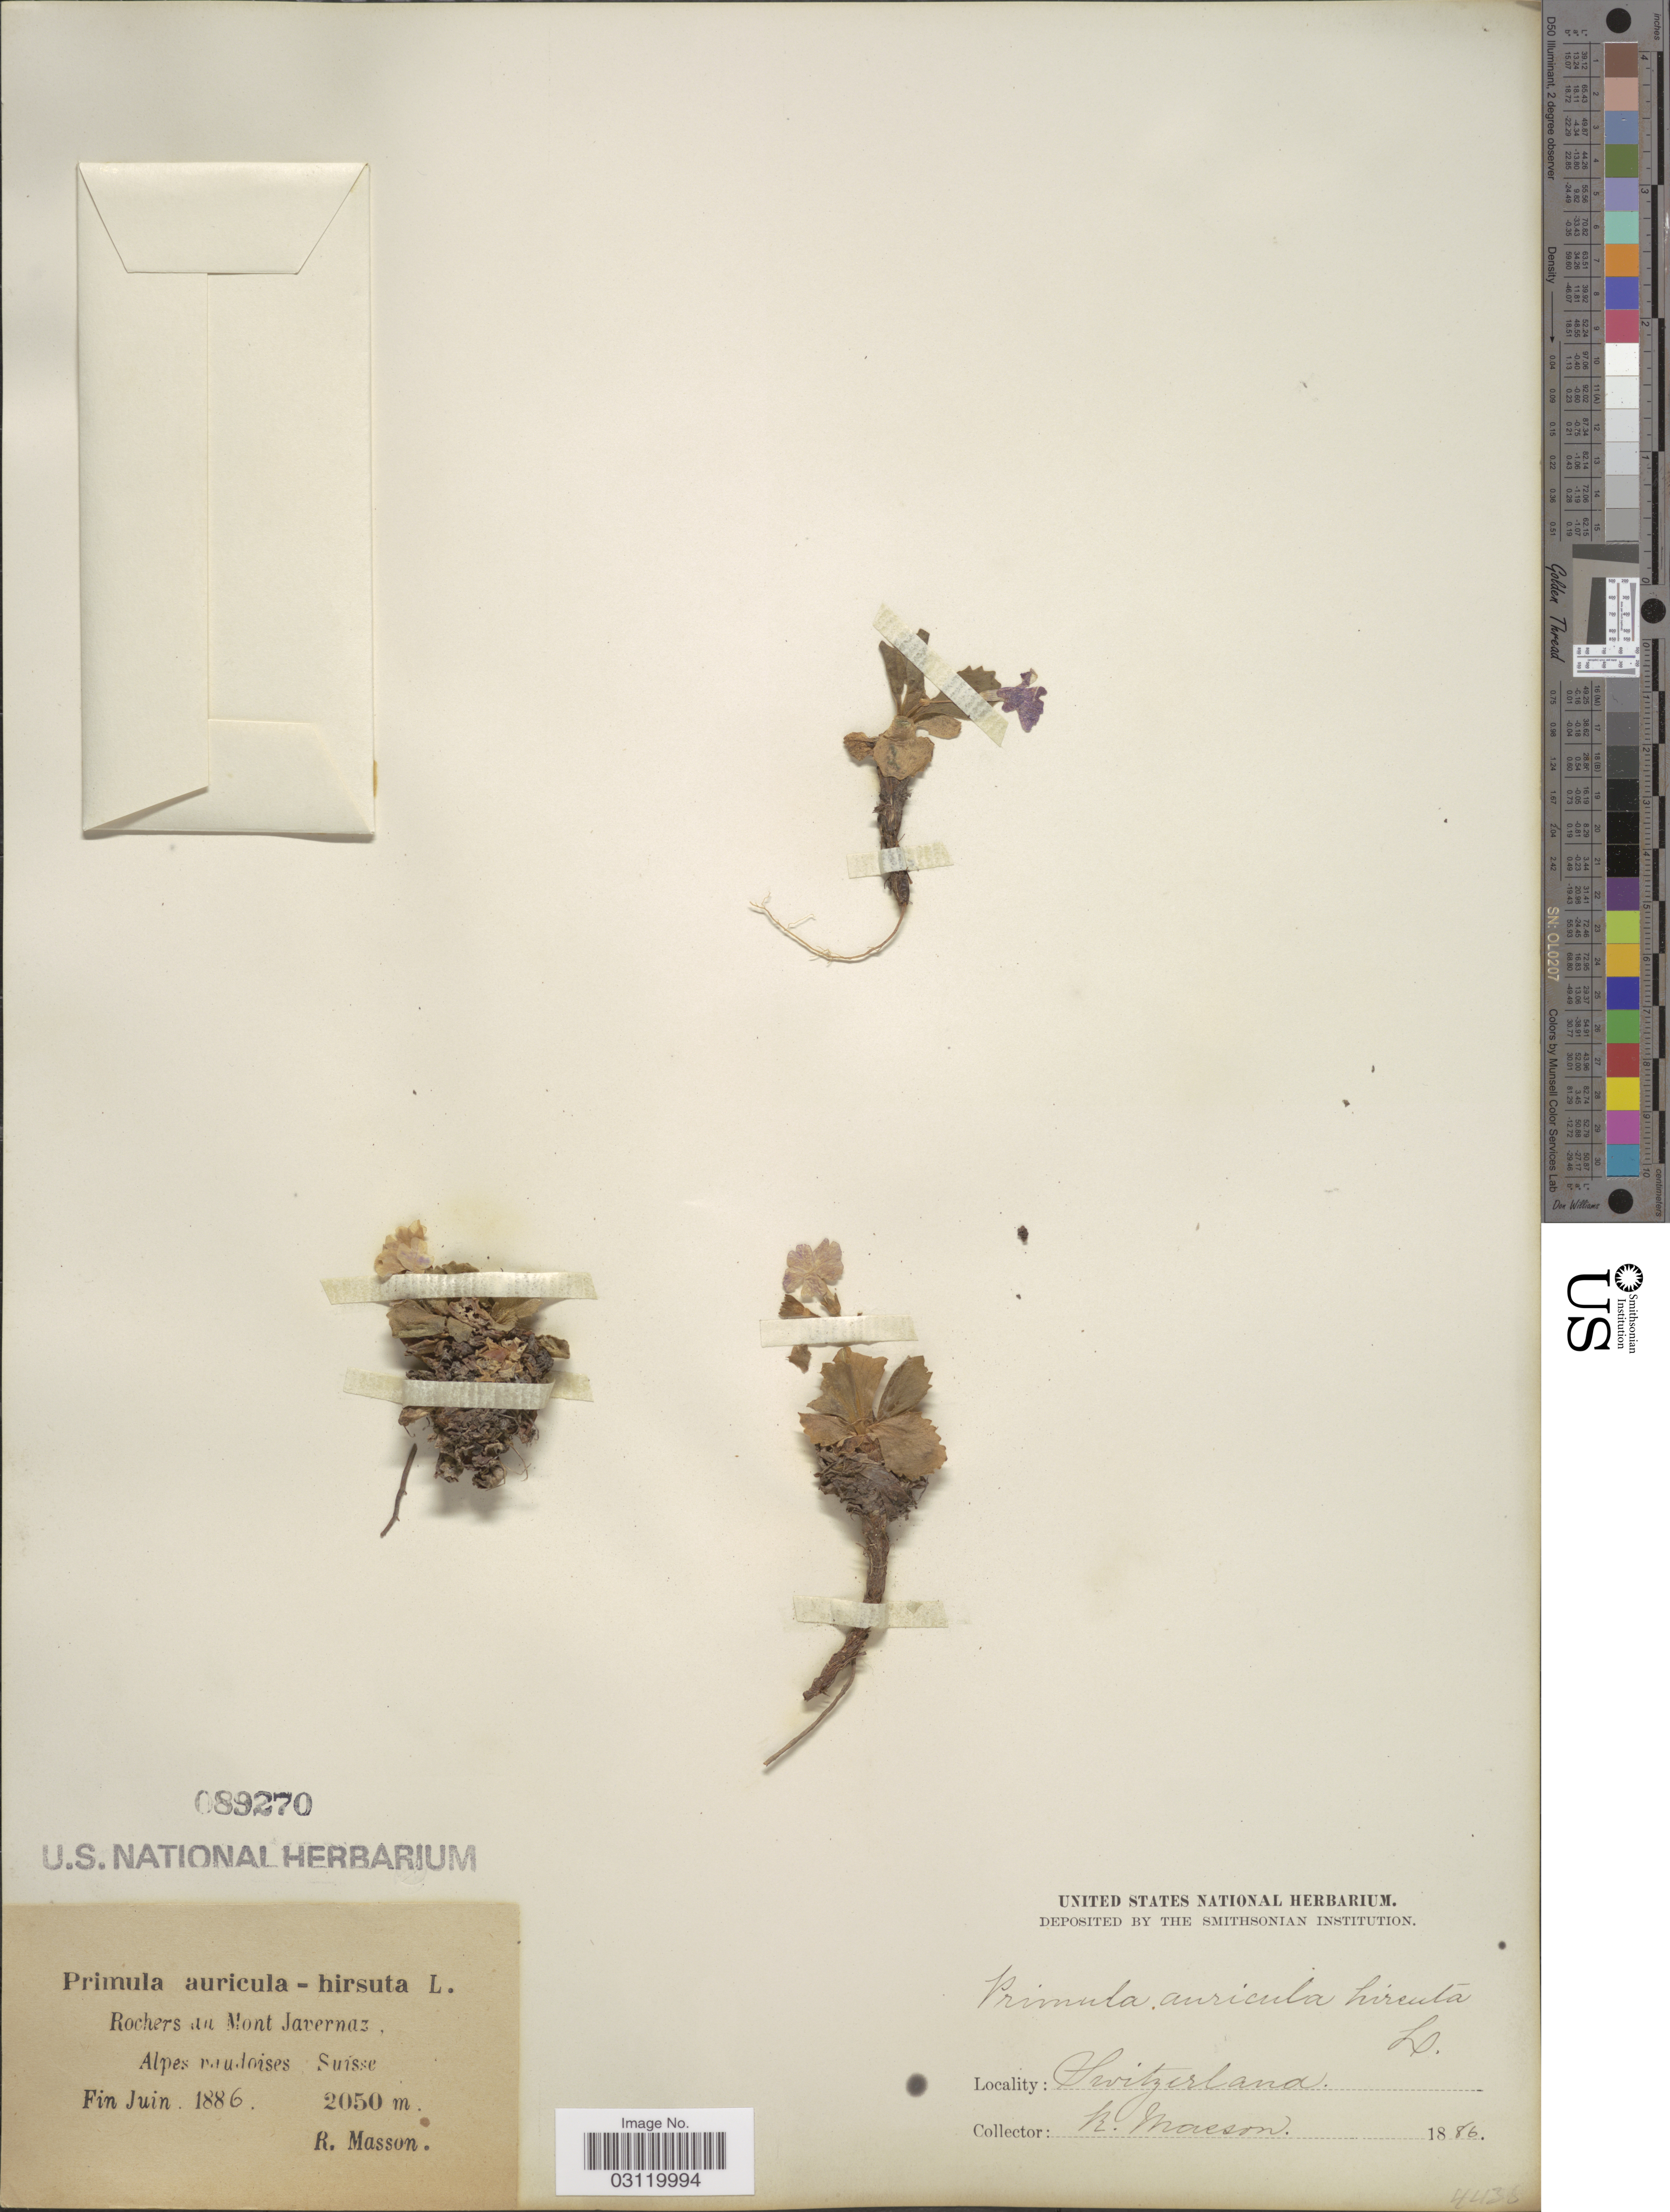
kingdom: Plantae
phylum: Tracheophyta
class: Magnoliopsida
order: Ericales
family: Primulaceae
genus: Primula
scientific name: Primula auricula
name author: L.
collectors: R. Masson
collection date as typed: Fin juin 1886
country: Switzerland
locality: Rochers au Mont Javernaz. Alpes raudoises. Suisse.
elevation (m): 2050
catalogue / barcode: US 89270